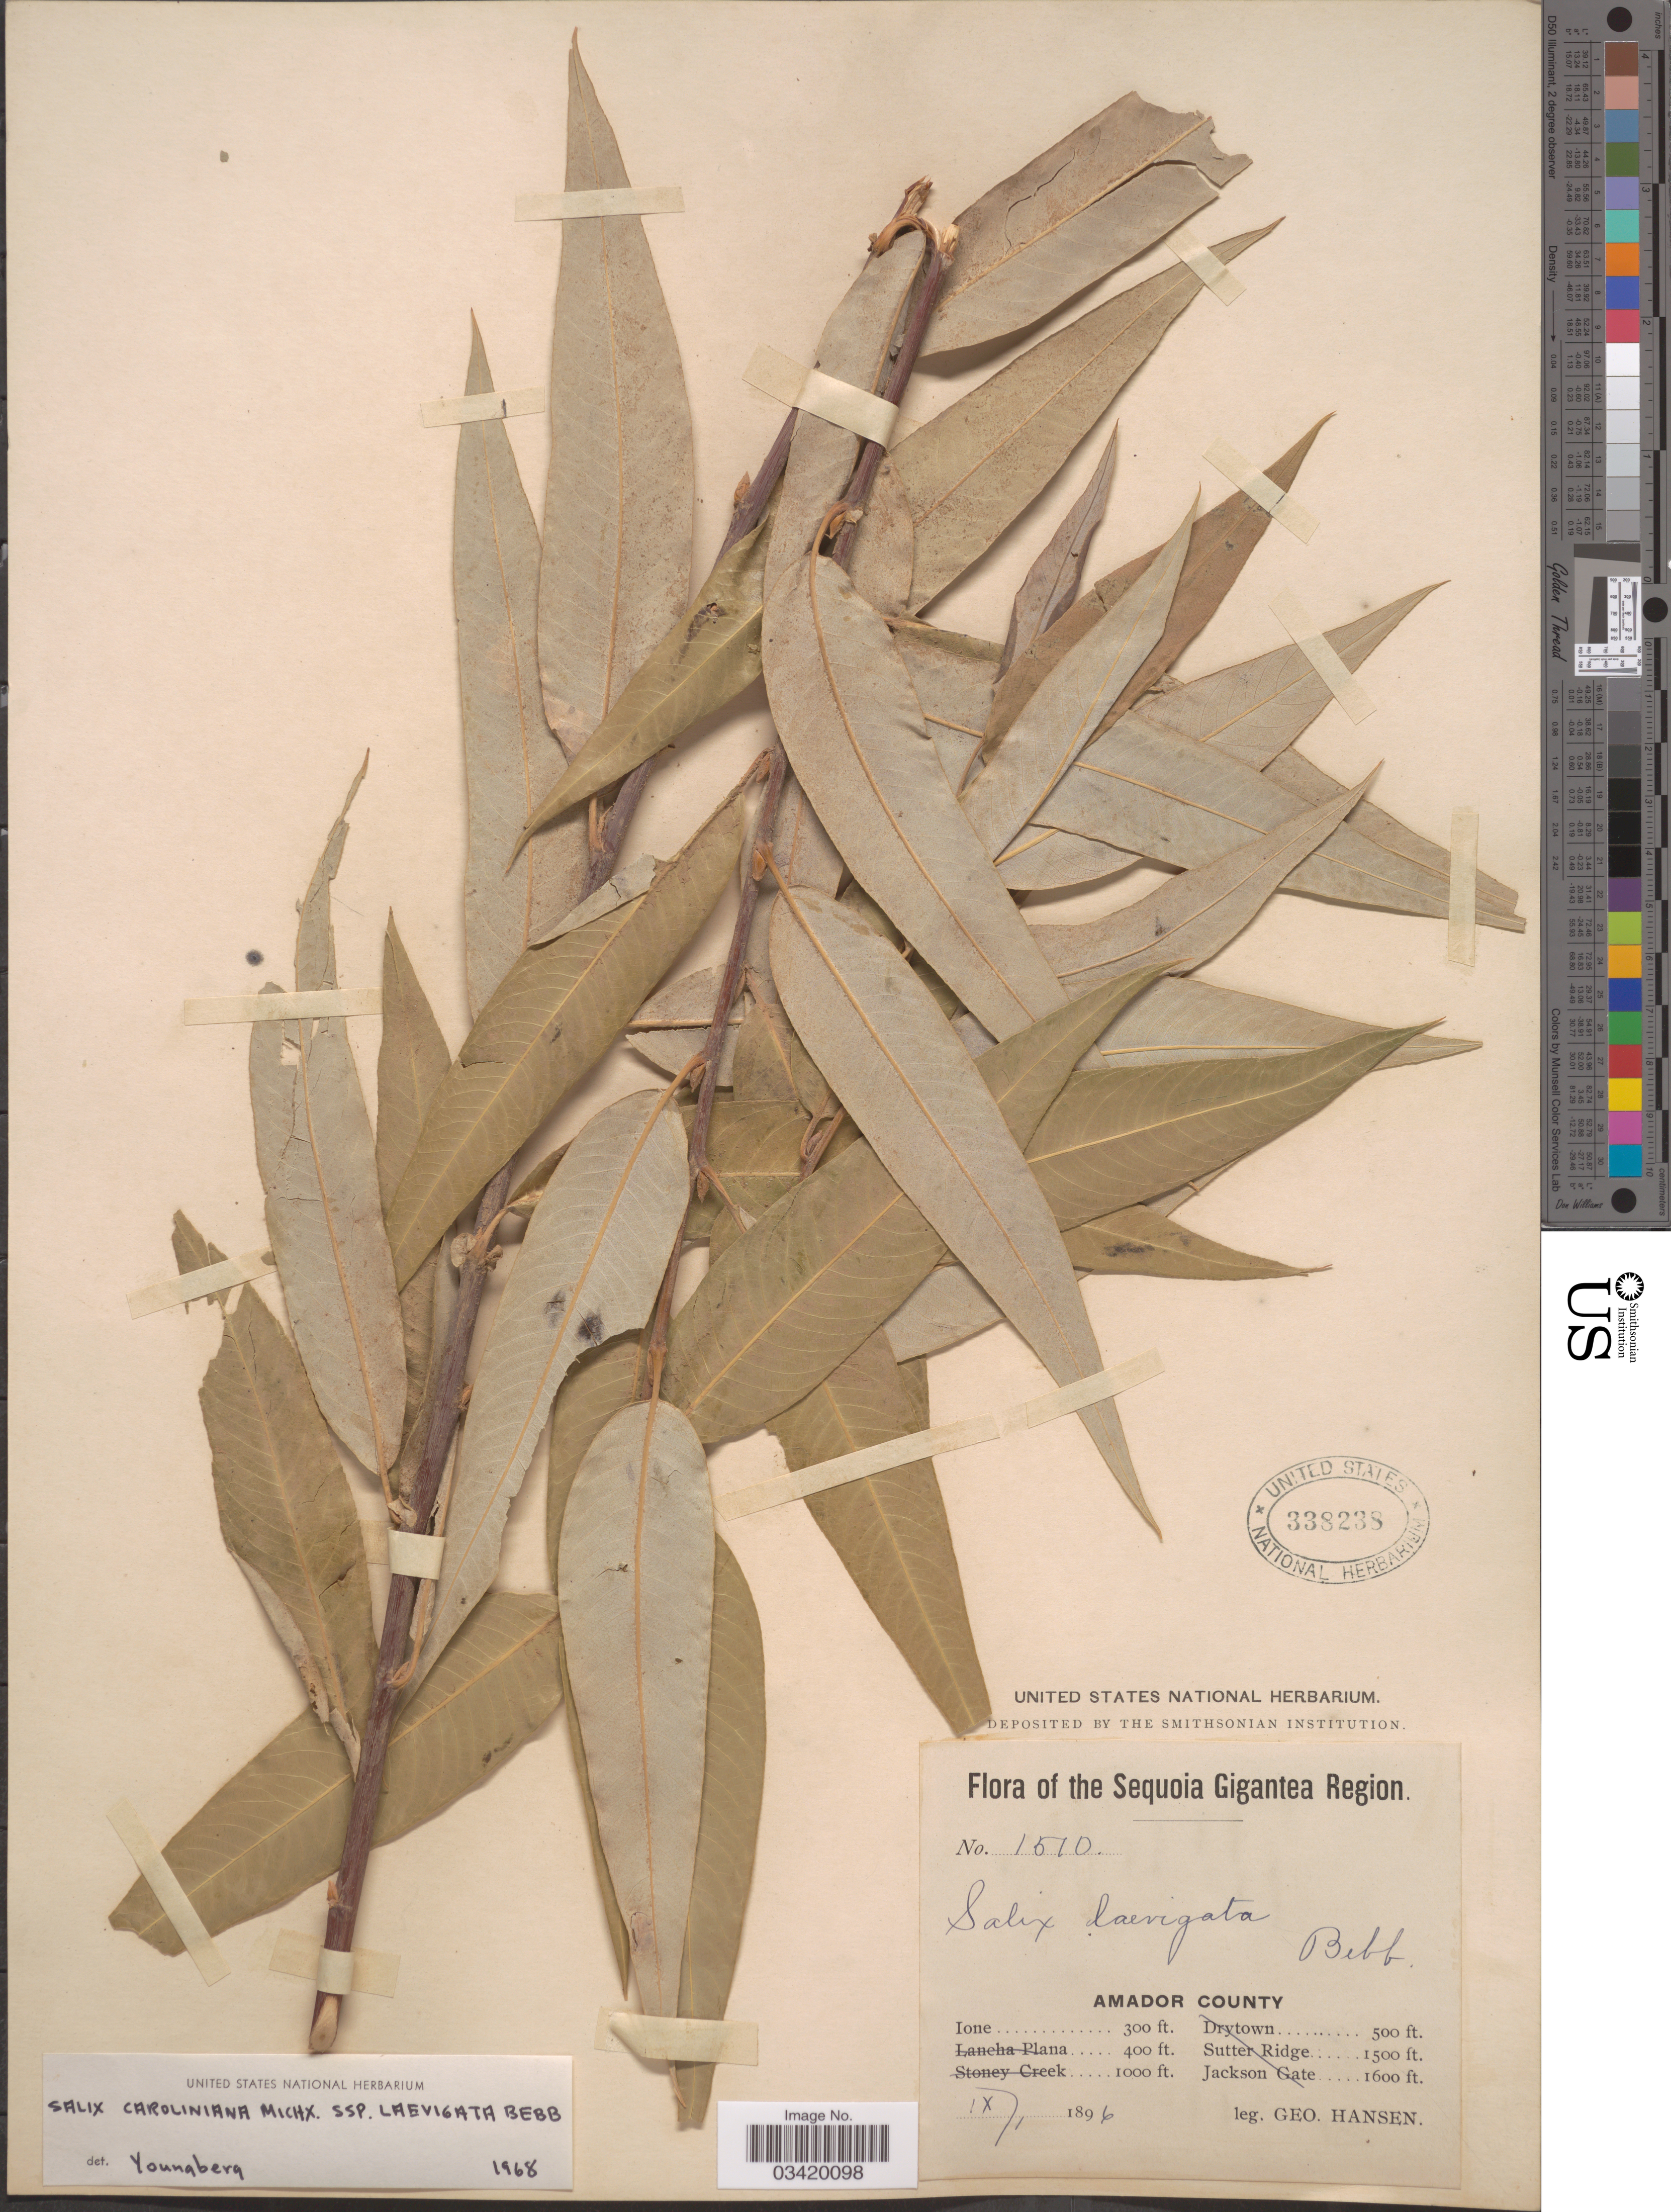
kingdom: Plantae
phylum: Tracheophyta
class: Magnoliopsida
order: Malpighiales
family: Salicaceae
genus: Salix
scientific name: Salix caroliniana subsp. laevigata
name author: Bebb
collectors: G. Hansen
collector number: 1510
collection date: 1896-09-01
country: United States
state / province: California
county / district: Amador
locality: Sequoia Gigantea Region. Amador County. Ione.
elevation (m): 91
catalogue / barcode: US 338238